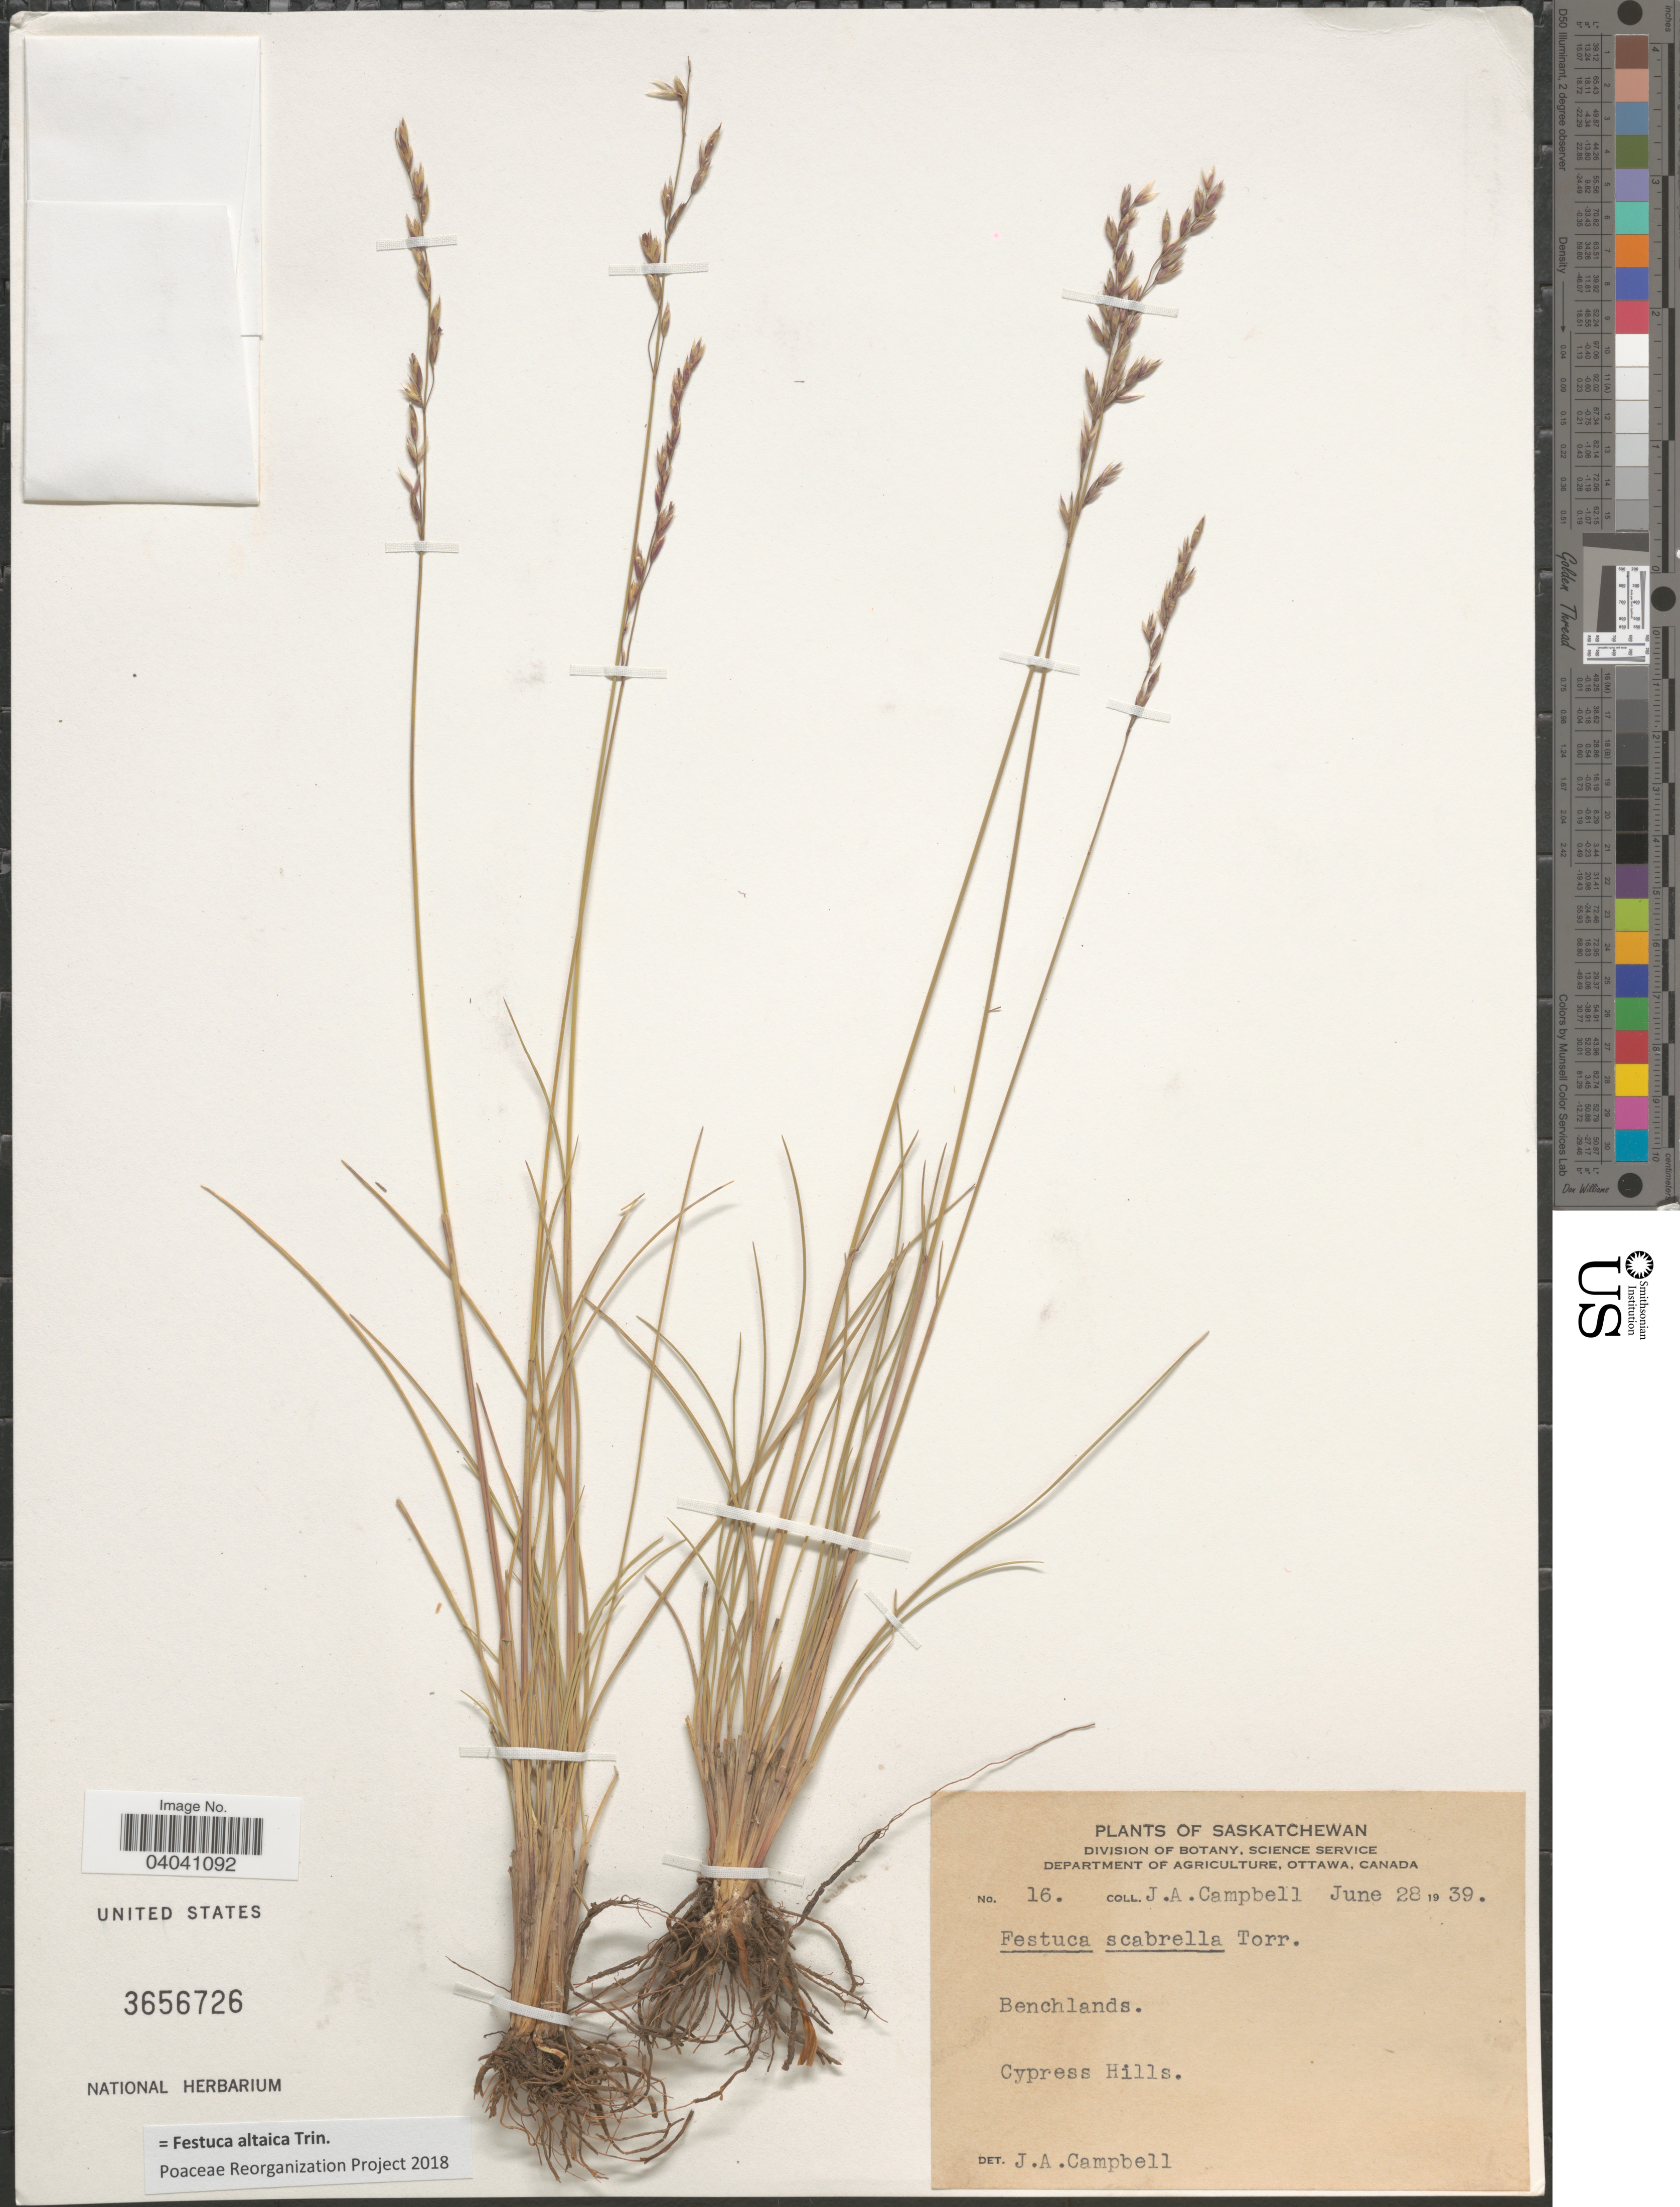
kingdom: Plantae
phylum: Tracheophyta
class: Liliopsida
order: Poales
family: Poaceae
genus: Festuca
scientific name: Festuca altaica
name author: Trin.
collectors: J. Campbell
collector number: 16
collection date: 1939-06-28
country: Canada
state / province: Saskatchewan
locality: Benchlands. Cypress Hills.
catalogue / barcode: US 3656726